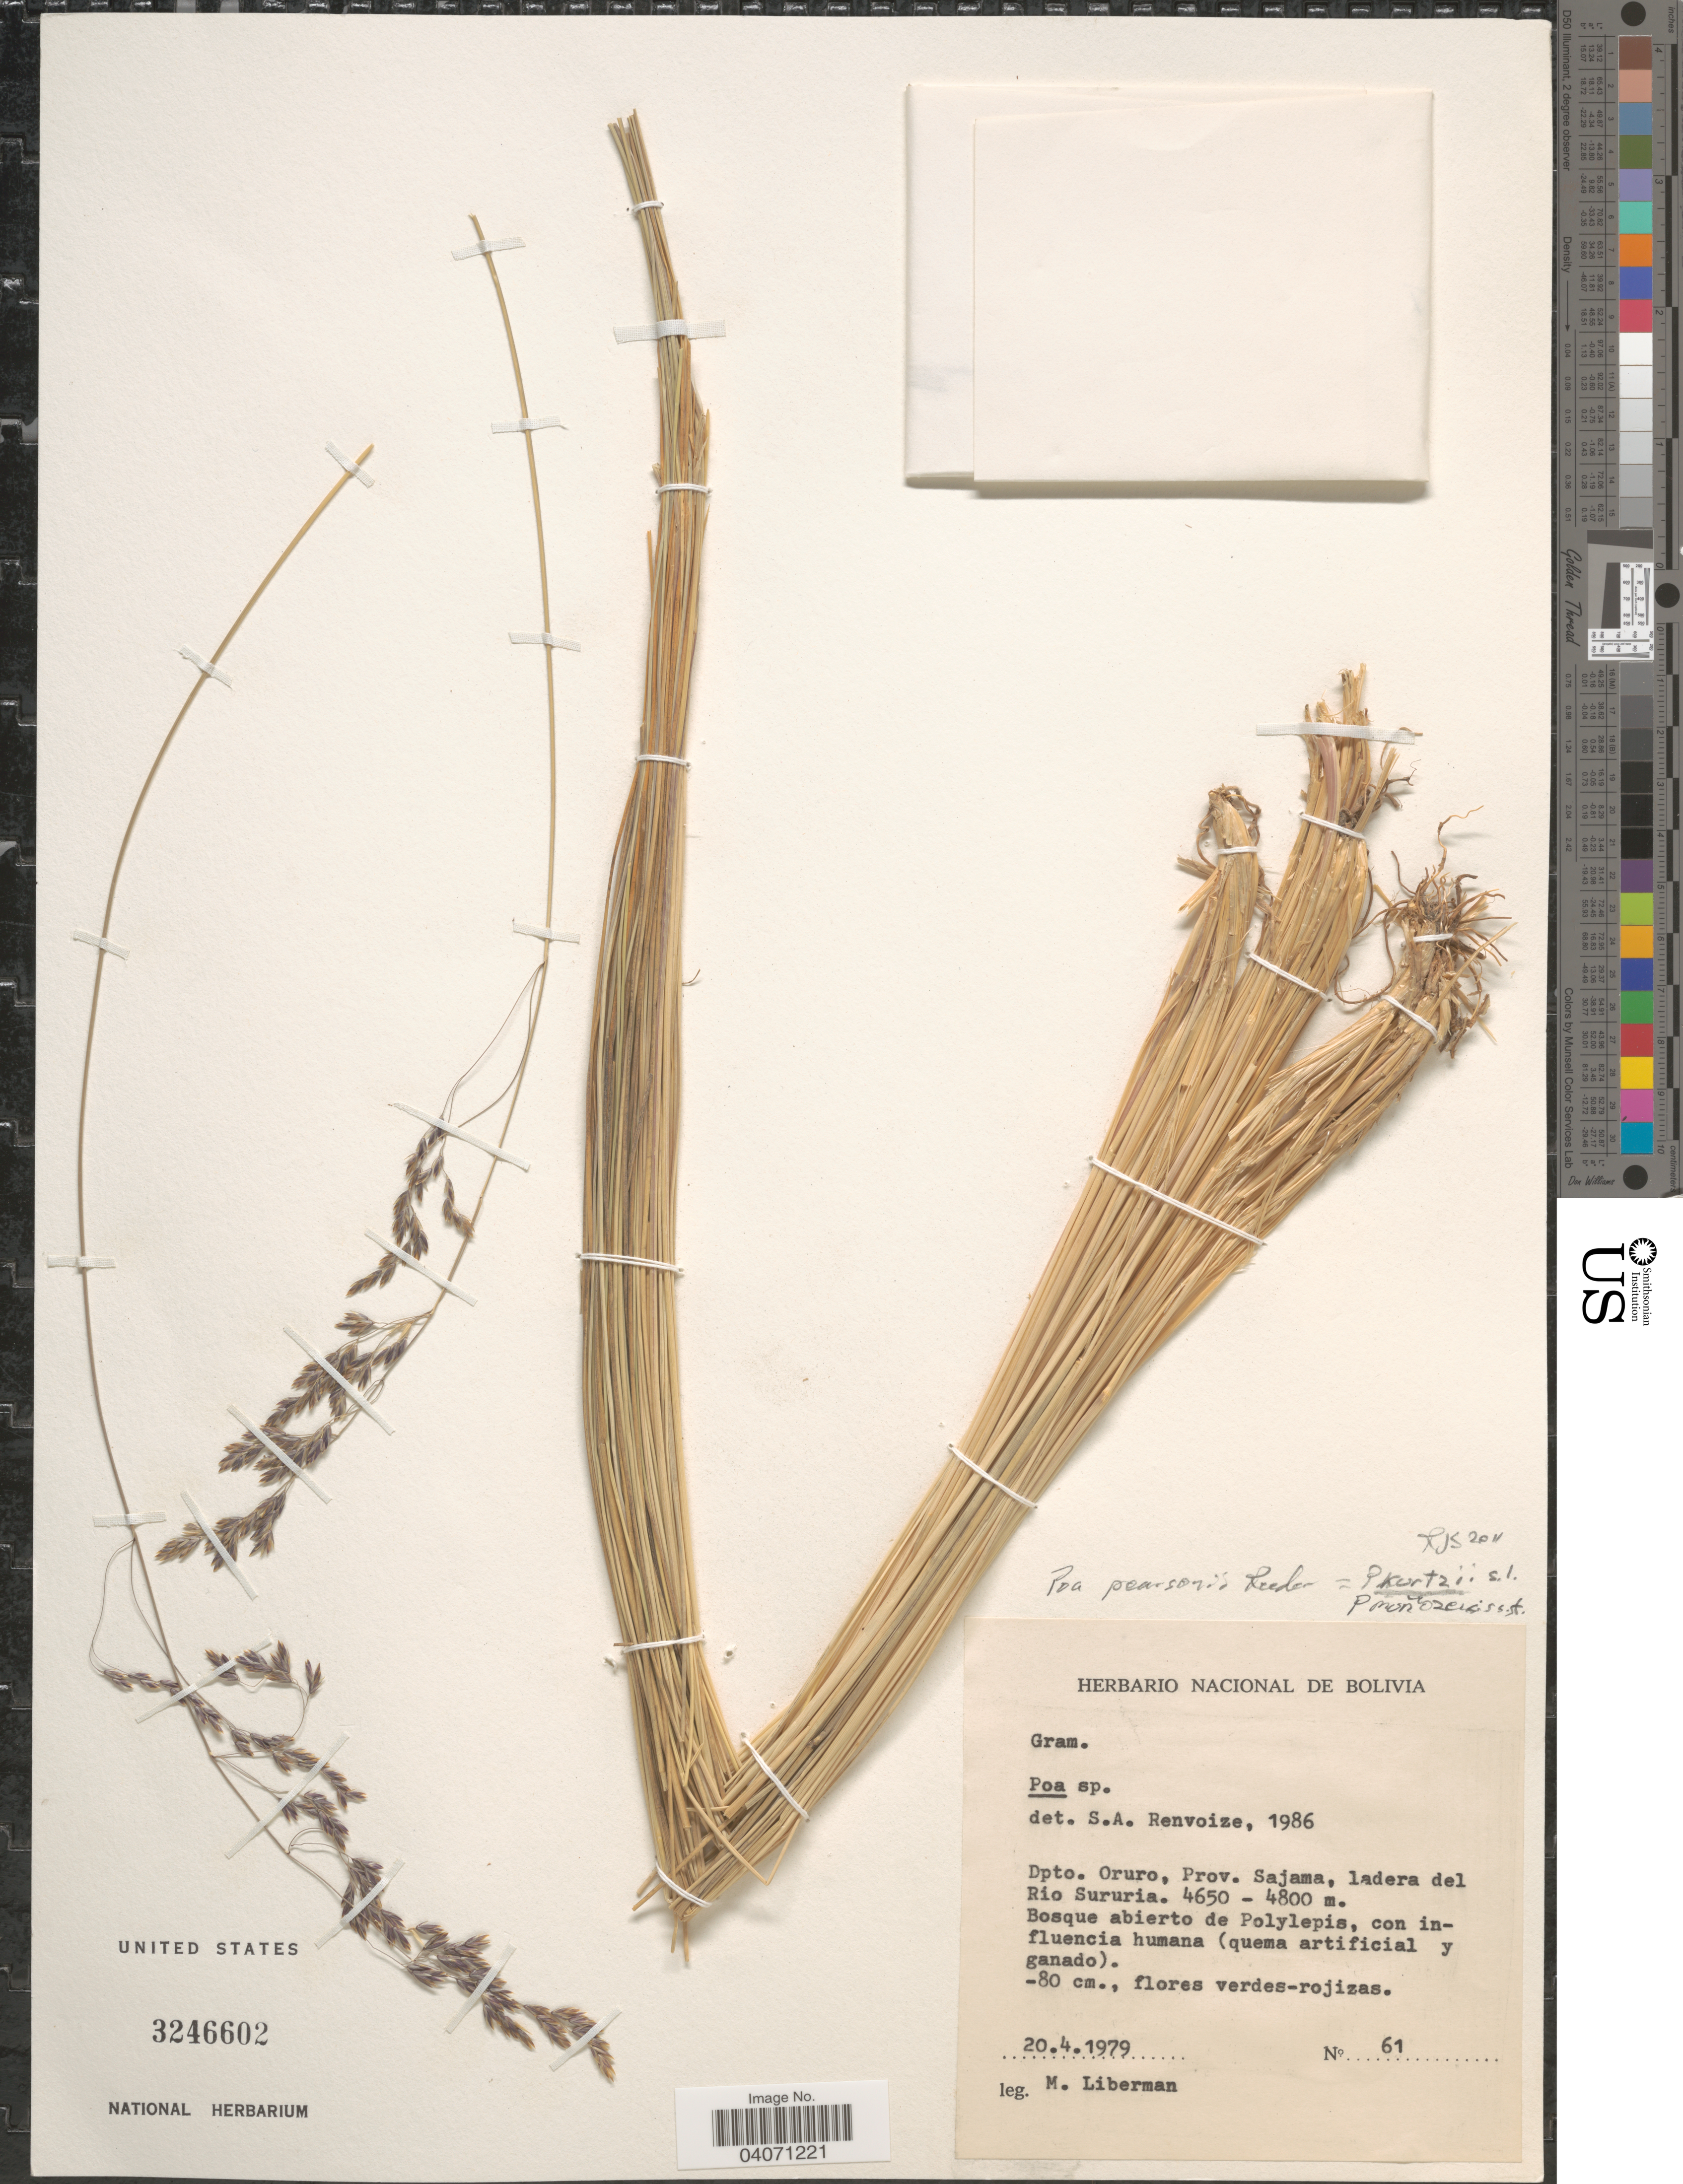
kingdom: Plantae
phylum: Tracheophyta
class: Liliopsida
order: Poales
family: Poaceae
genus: Poa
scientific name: Poa pearsonii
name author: Reeder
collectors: M. Liberman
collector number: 61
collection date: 1979-04-20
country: Bolivia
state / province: Oruro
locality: Dpto. Oruro, Prov. Sajama, ladera del Río Sururia.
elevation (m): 4650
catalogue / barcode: US 3246602